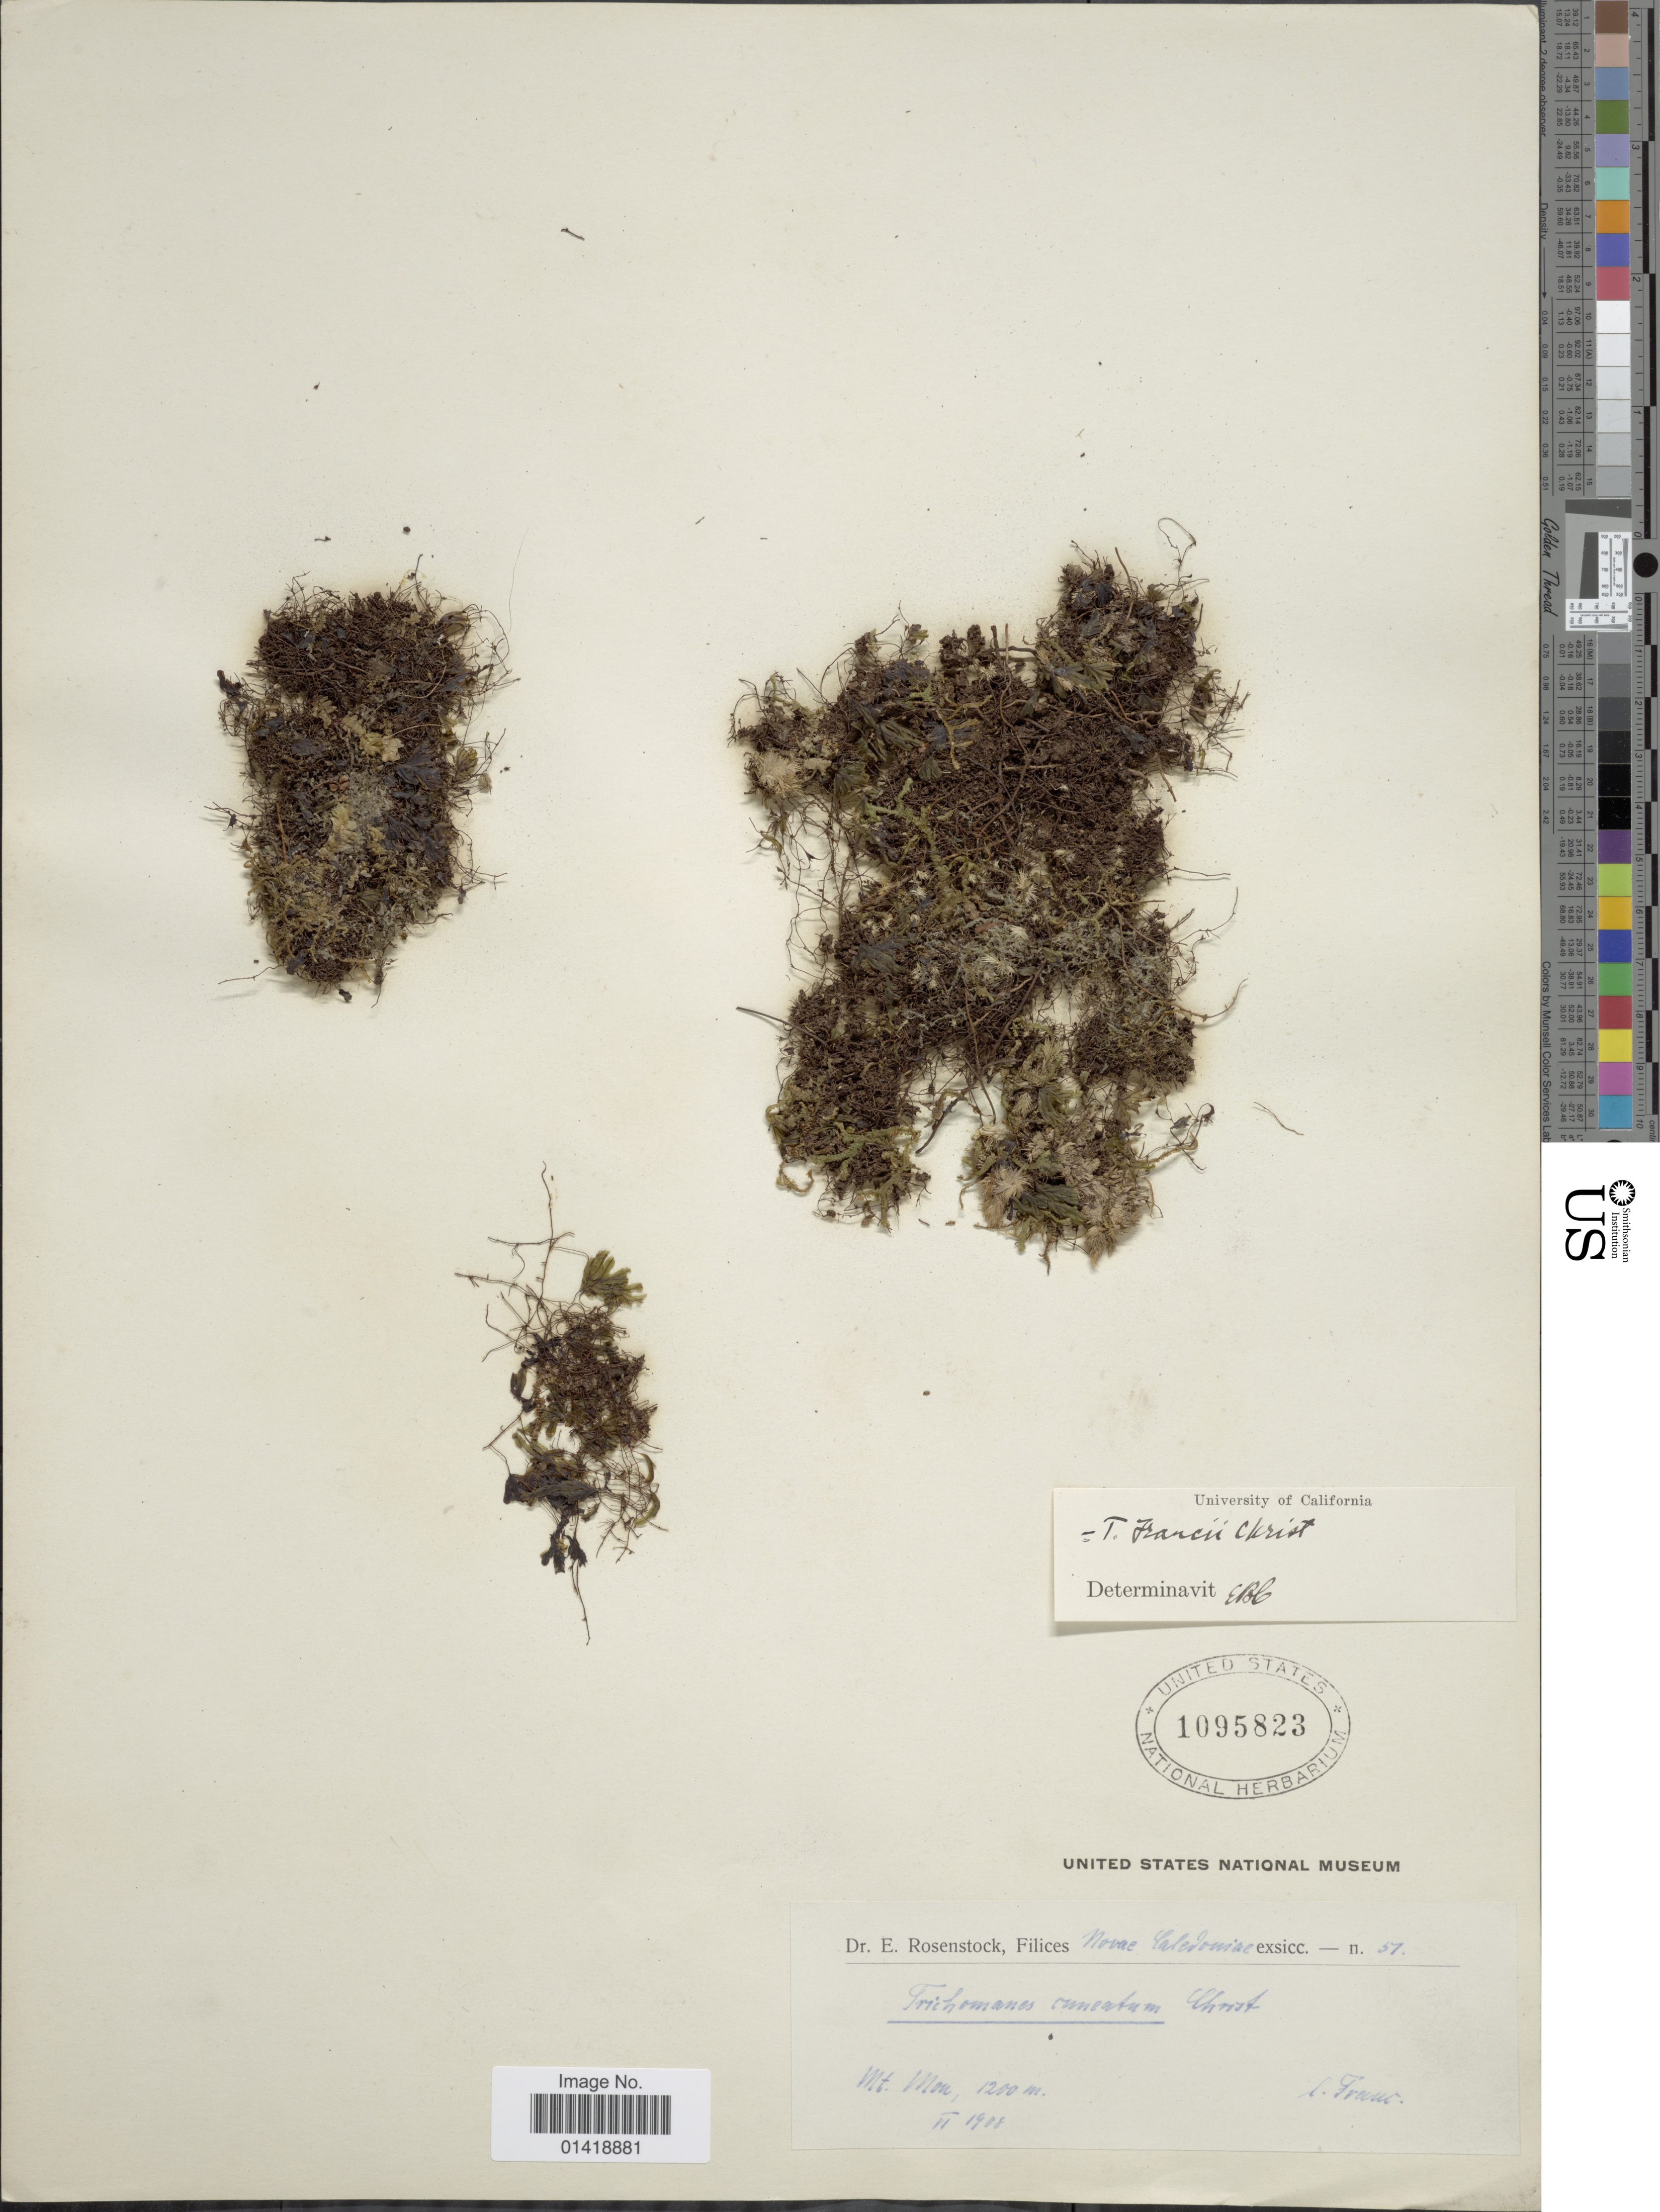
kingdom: Plantae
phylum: Tracheophyta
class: Polypodiopsida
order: Hymenophyllales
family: Hymenophyllaceae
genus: Hymenophyllum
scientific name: Hymenophyllum francii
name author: (Christ) Ebihara & K. Iwats.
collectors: Franc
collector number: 57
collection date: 1908-06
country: New Caledonia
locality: Mt. Mou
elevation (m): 1200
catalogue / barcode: US 1095823